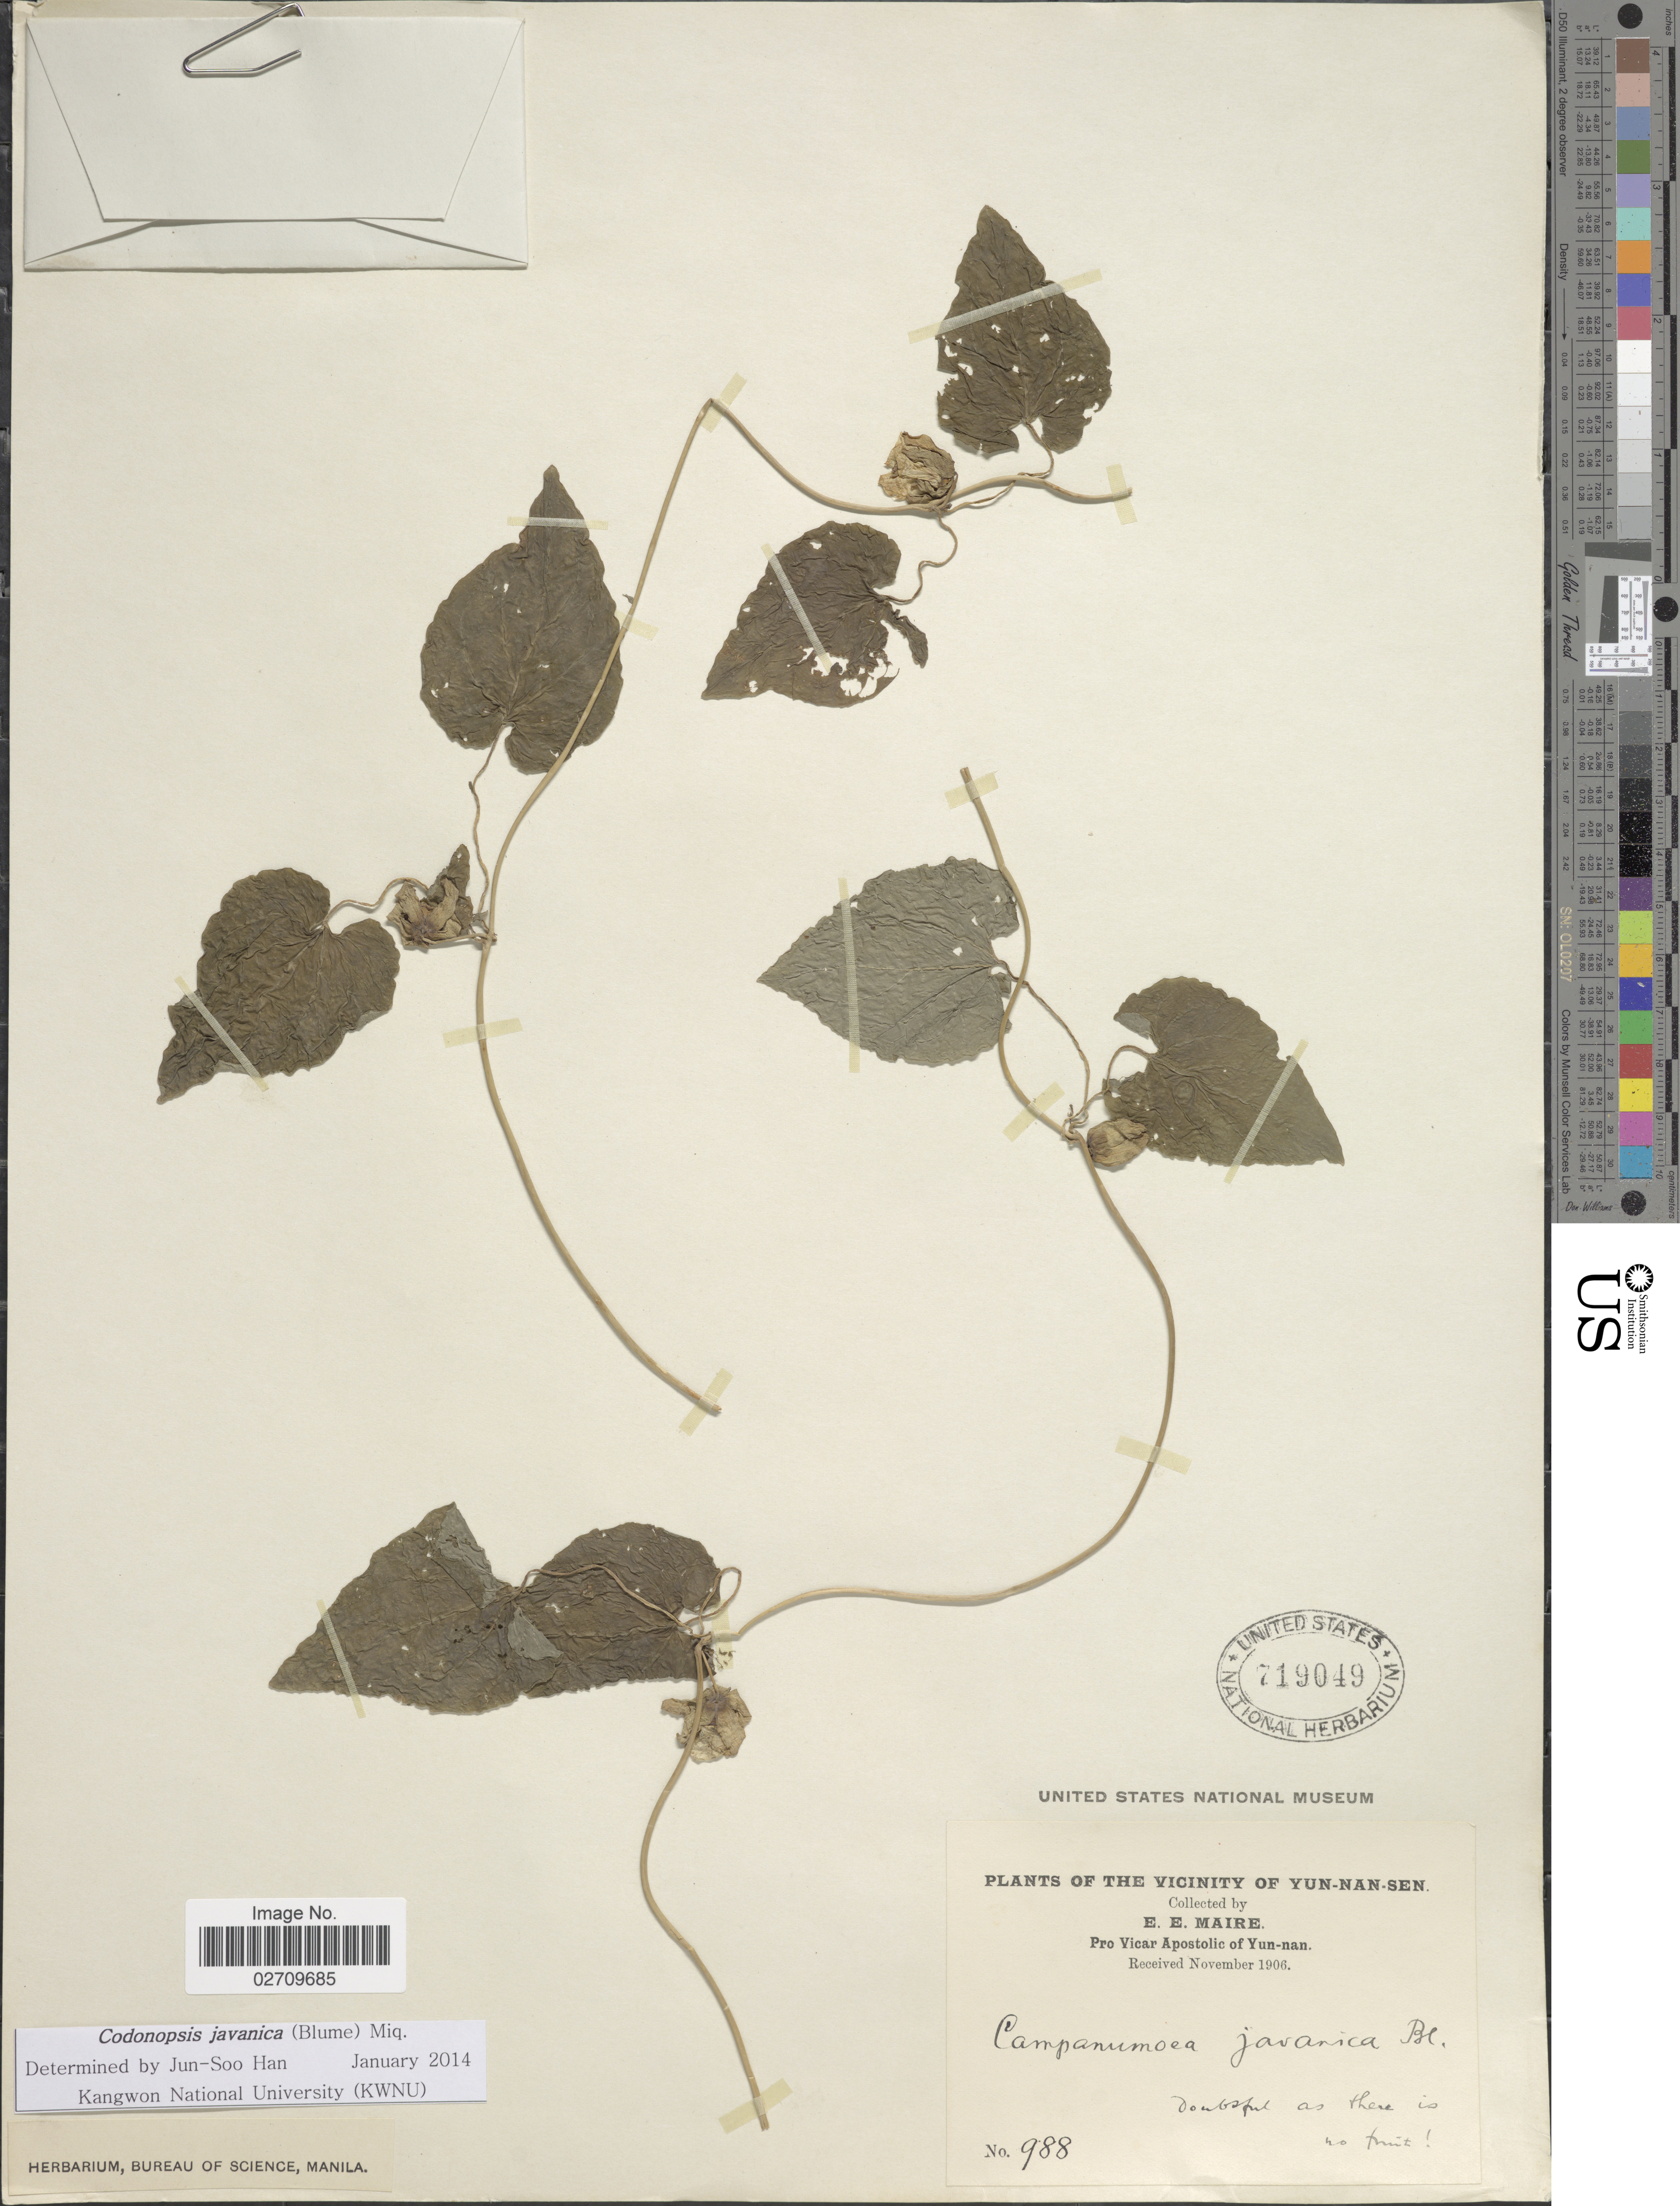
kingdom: Plantae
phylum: Tracheophyta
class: Magnoliopsida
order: Asterales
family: Campanulaceae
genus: Codonopsis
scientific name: Codonopsis javanica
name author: (Blume) Hook. f. & Thomson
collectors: E. E. Maire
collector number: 988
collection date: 1906-11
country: China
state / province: Yunnan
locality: Vicinity of Yun-Nan-Sen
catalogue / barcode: US 719049